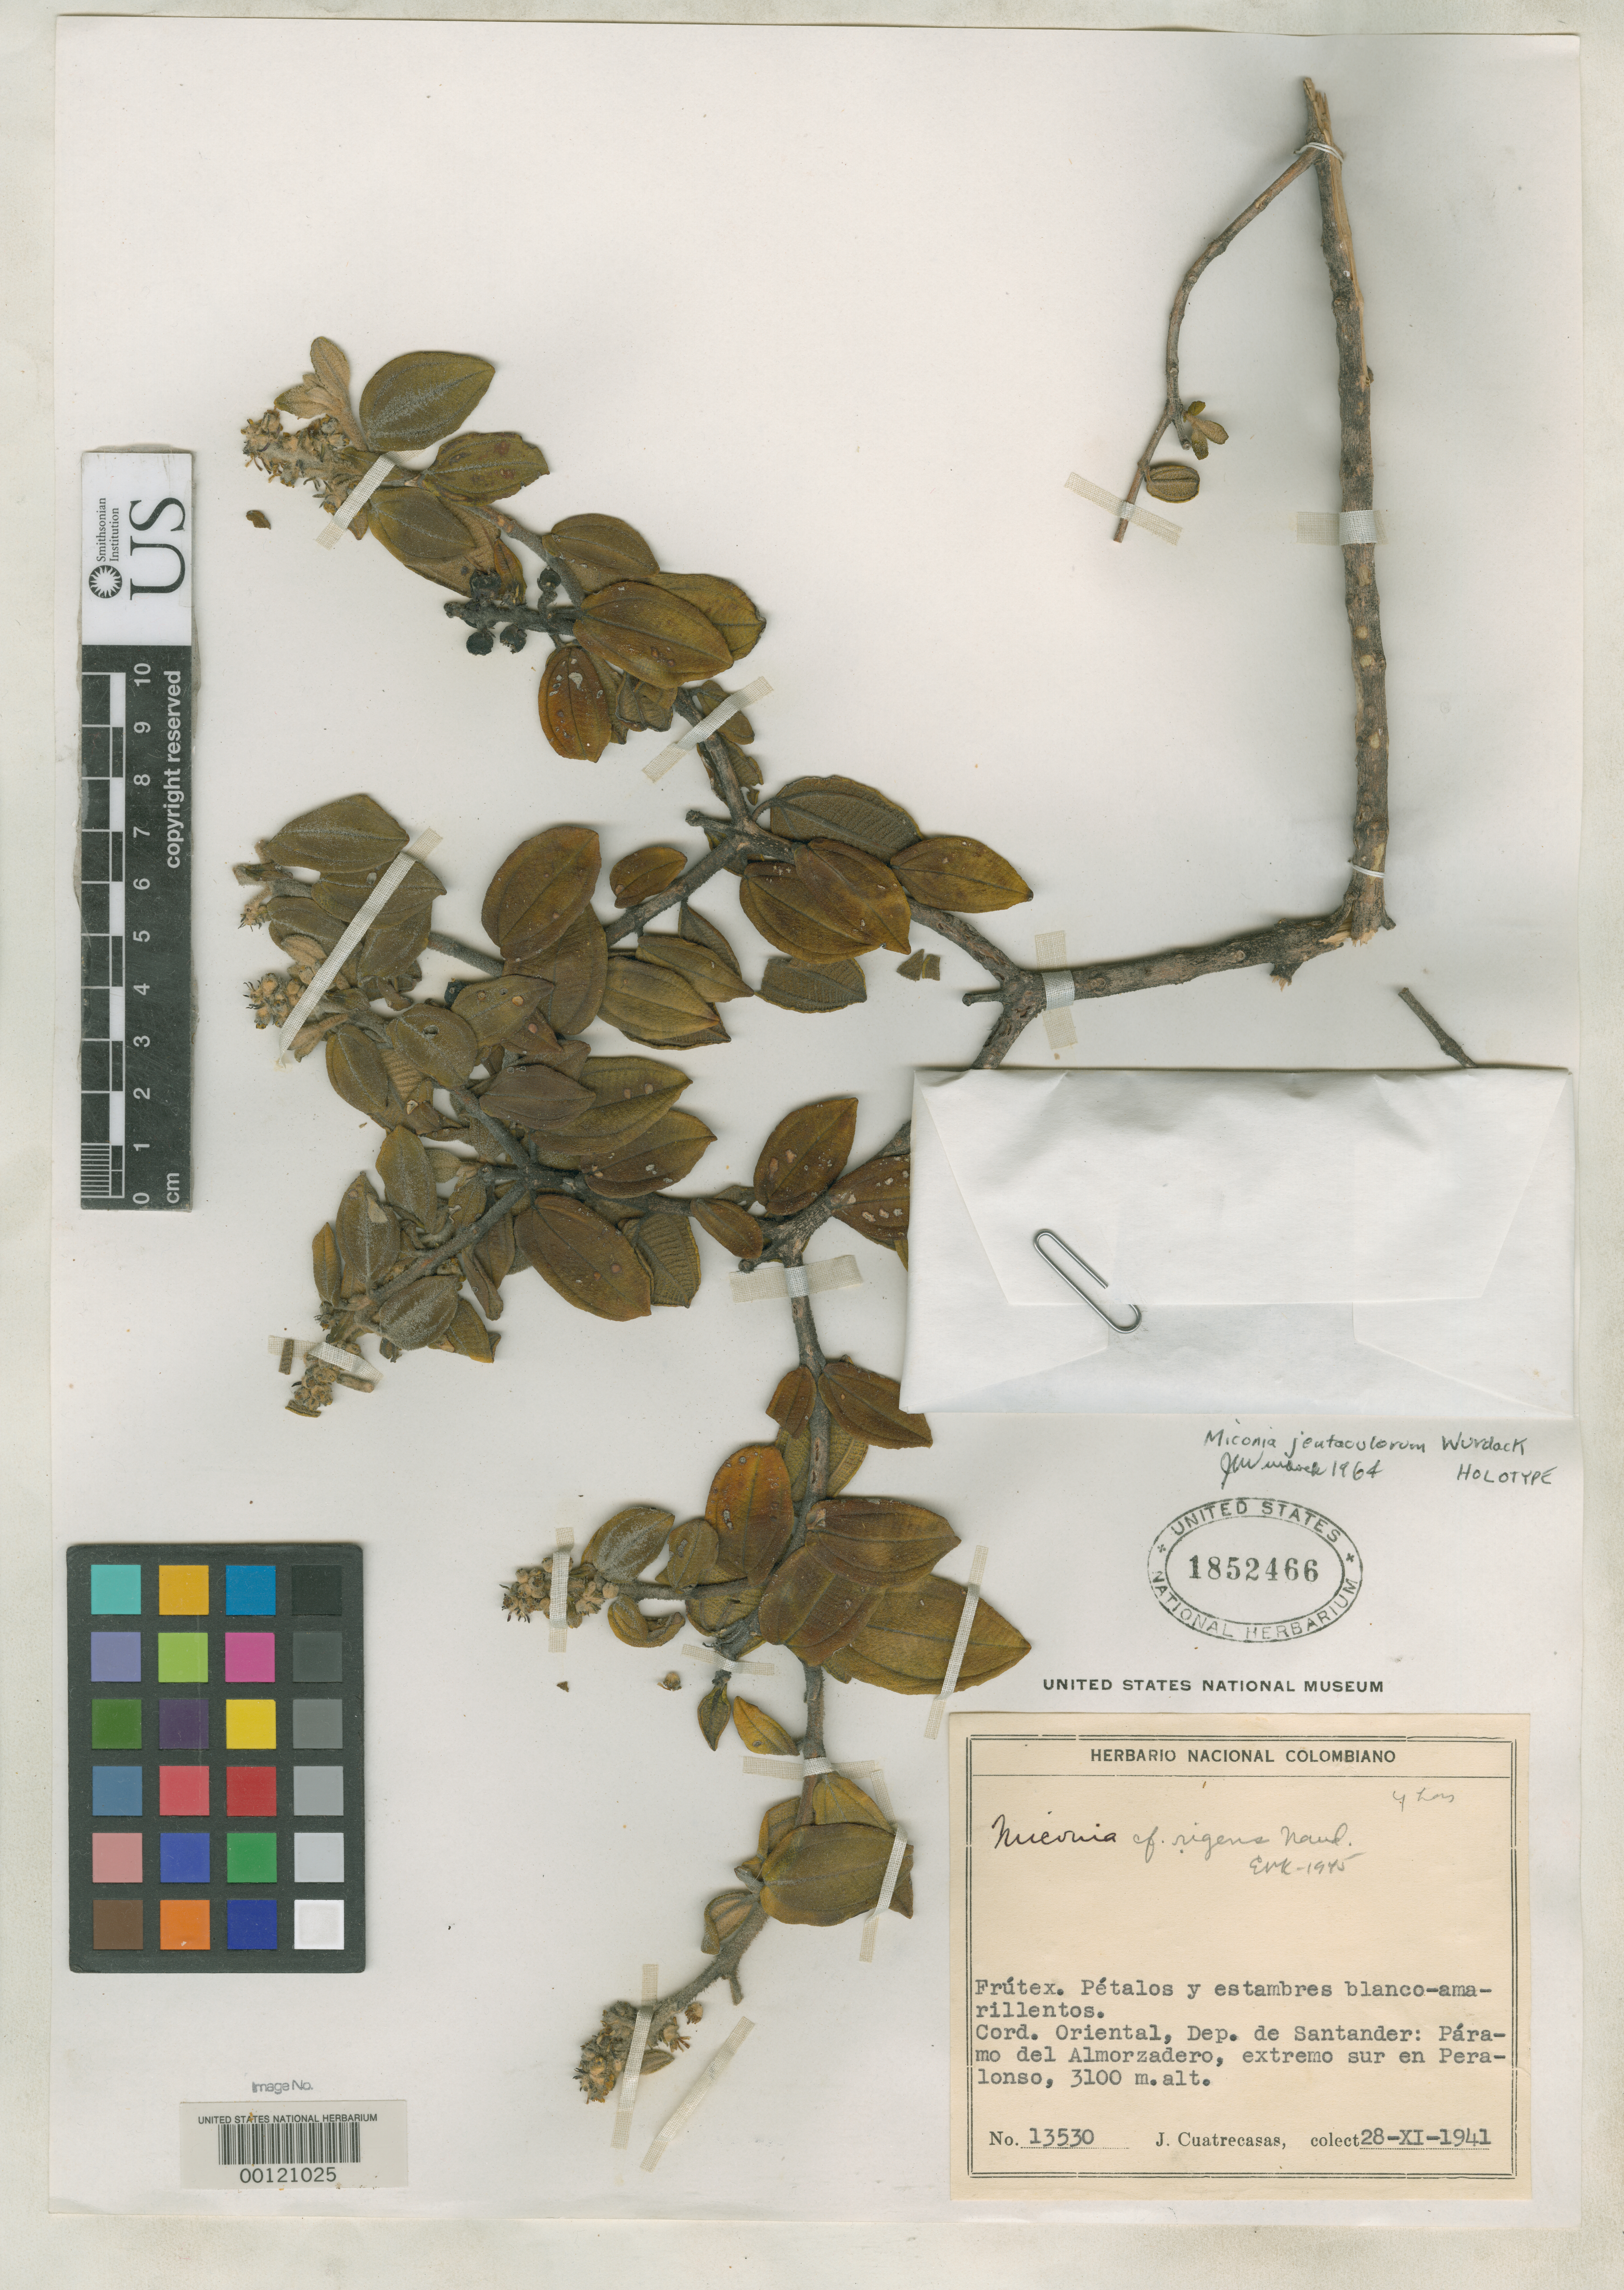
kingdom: Plantae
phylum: Tracheophyta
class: Magnoliopsida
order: Myrtales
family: Melastomataceae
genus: Miconia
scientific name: Miconia jentaculorum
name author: Wurdack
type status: Holotype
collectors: J. Cuatrecasas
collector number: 13530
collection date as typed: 28 Nov 1941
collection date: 1941-11-28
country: Colombia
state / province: Santander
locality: Paramo del Almorzadero.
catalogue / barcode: US 1852466